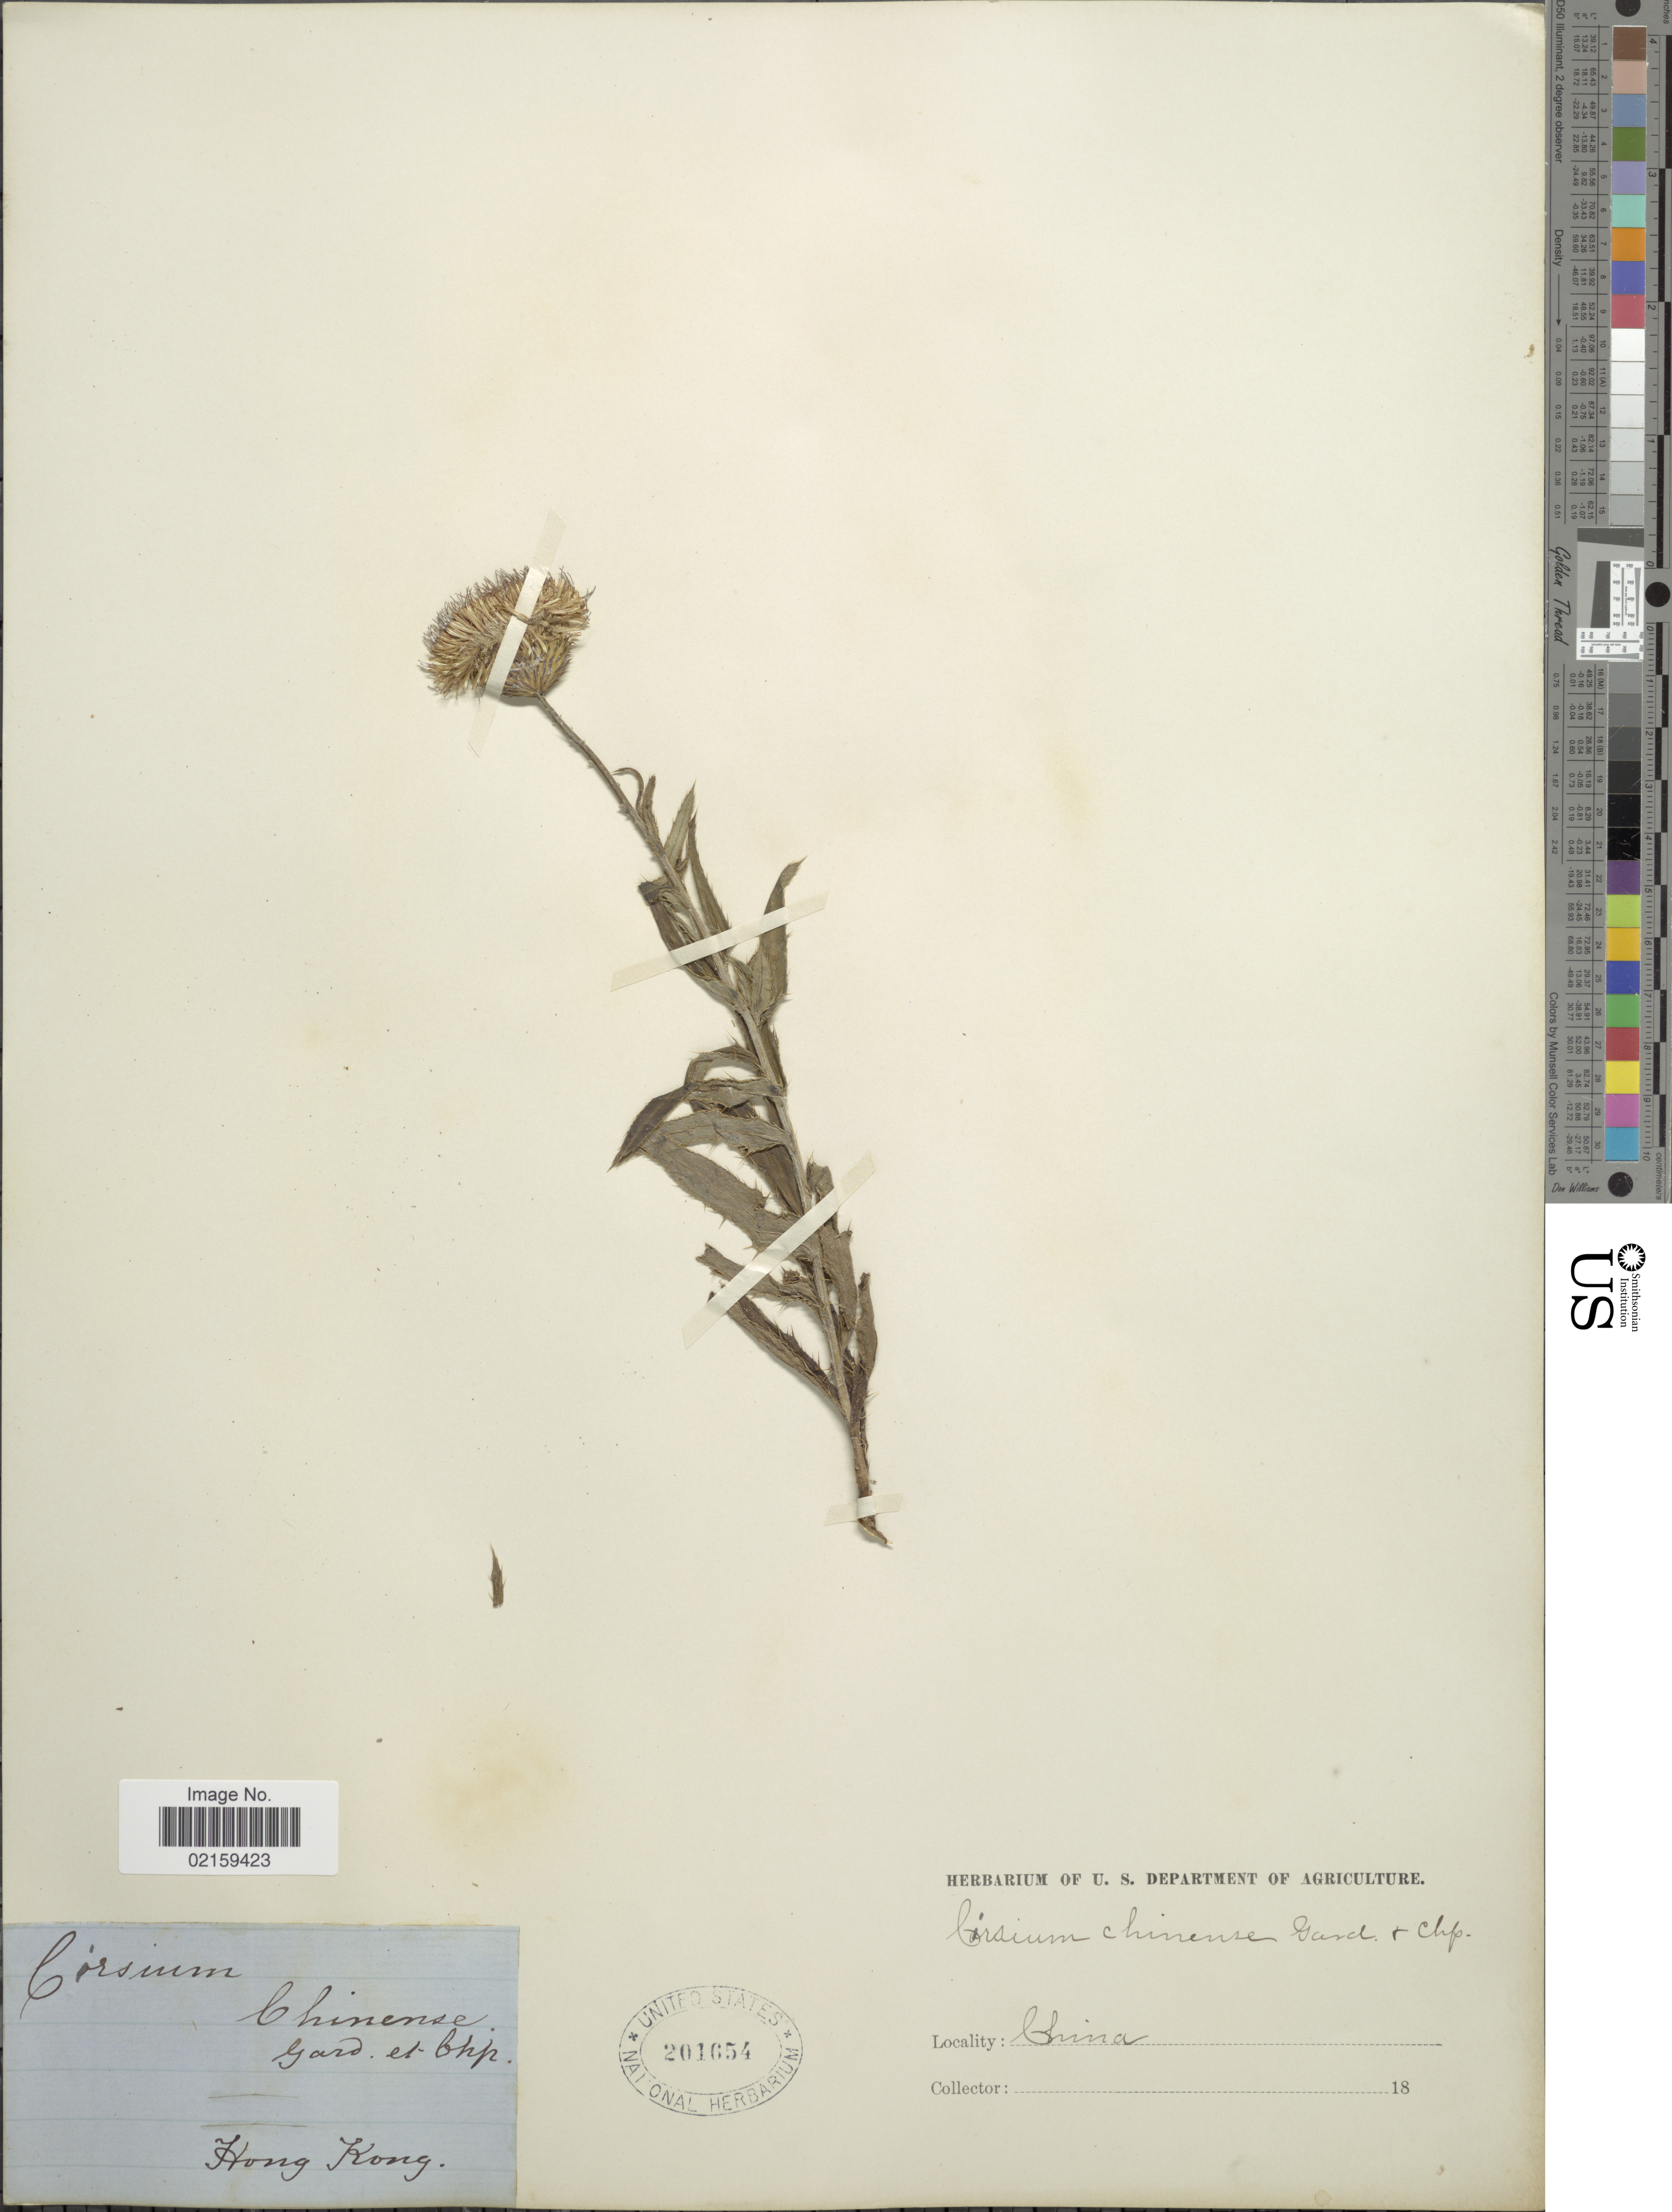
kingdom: Plantae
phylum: Tracheophyta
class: Magnoliopsida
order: Asterales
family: Asteraceae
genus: Cirsium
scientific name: Cirsium lineare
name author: (Thunb.) Sch. Bip.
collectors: U.S. Department of Agriculture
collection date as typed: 18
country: China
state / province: Hong Kong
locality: Hong Kong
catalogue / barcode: US 201654